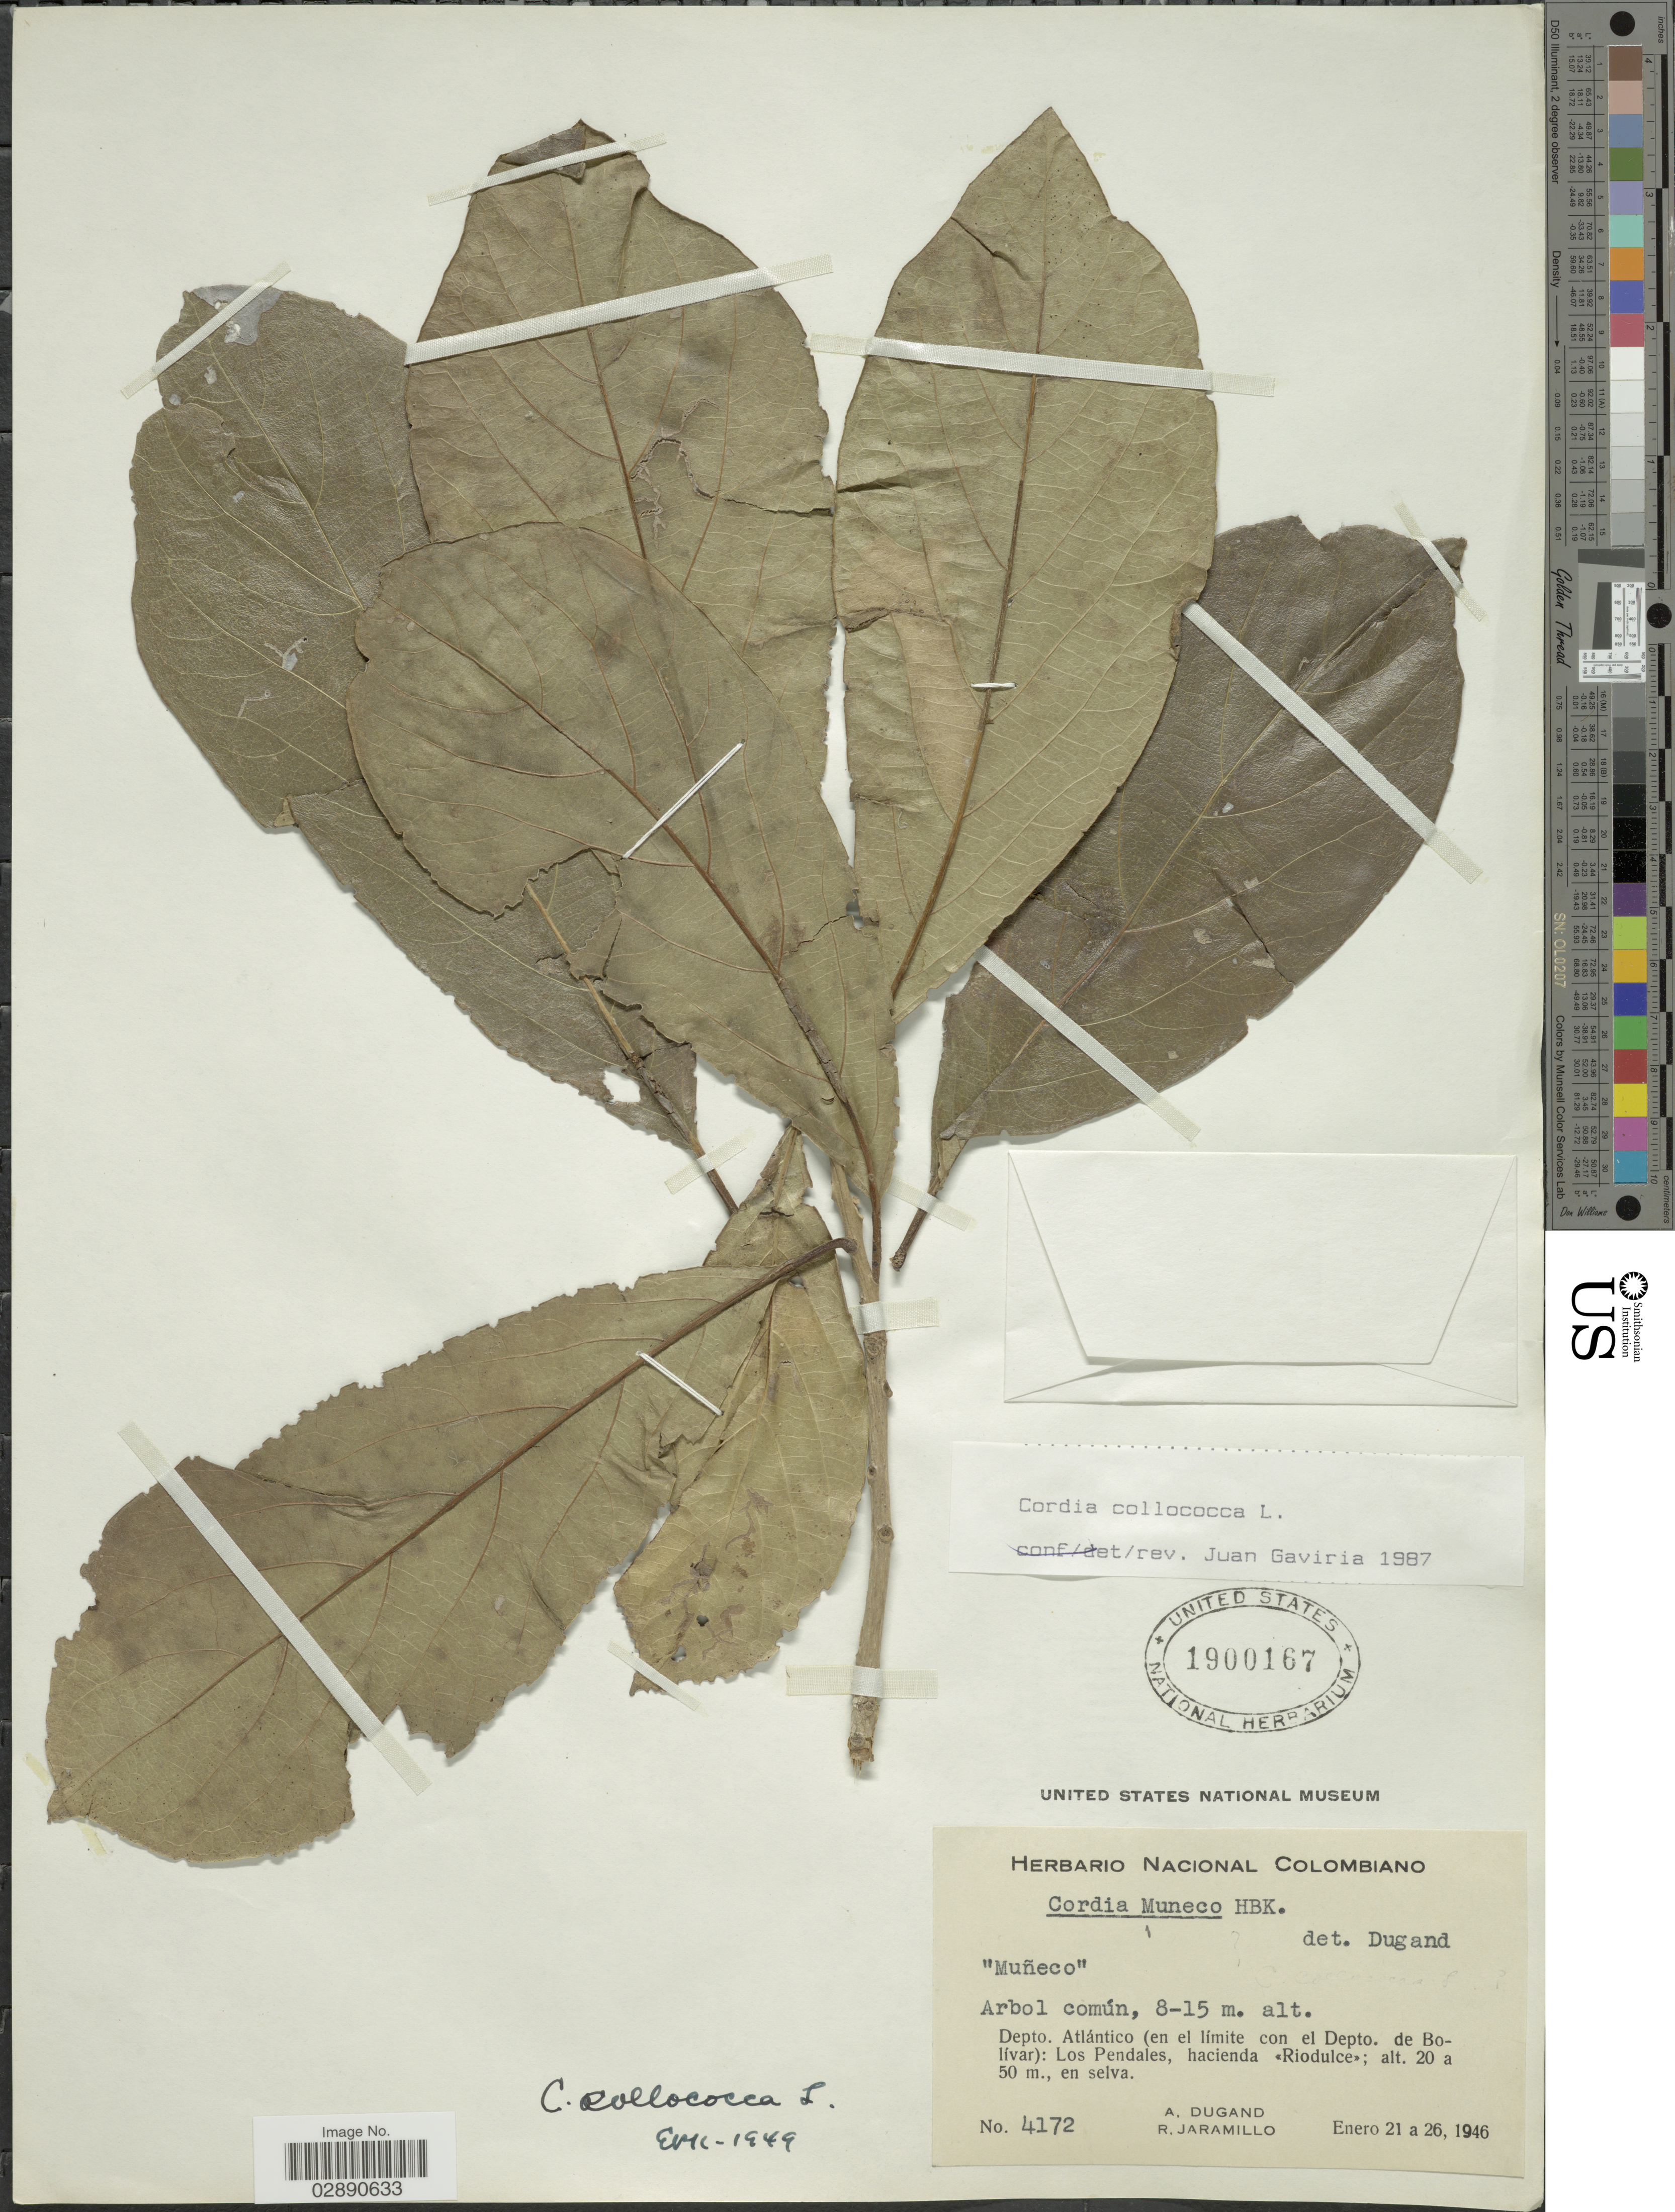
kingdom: Plantae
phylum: Tracheophyta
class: Magnoliopsida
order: Boraginales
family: Cordiaceae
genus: Cordia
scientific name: Cordia collococca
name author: L.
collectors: A. Dugand & R. Jaramillo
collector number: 4172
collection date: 1946-01-21/1946-01-26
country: Colombia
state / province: Atlántico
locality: Depto. Atlántico (en el límite con el Depto. de Bolívar): Los Pendales, hacienda Riodulce.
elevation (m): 20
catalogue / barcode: US 1900167